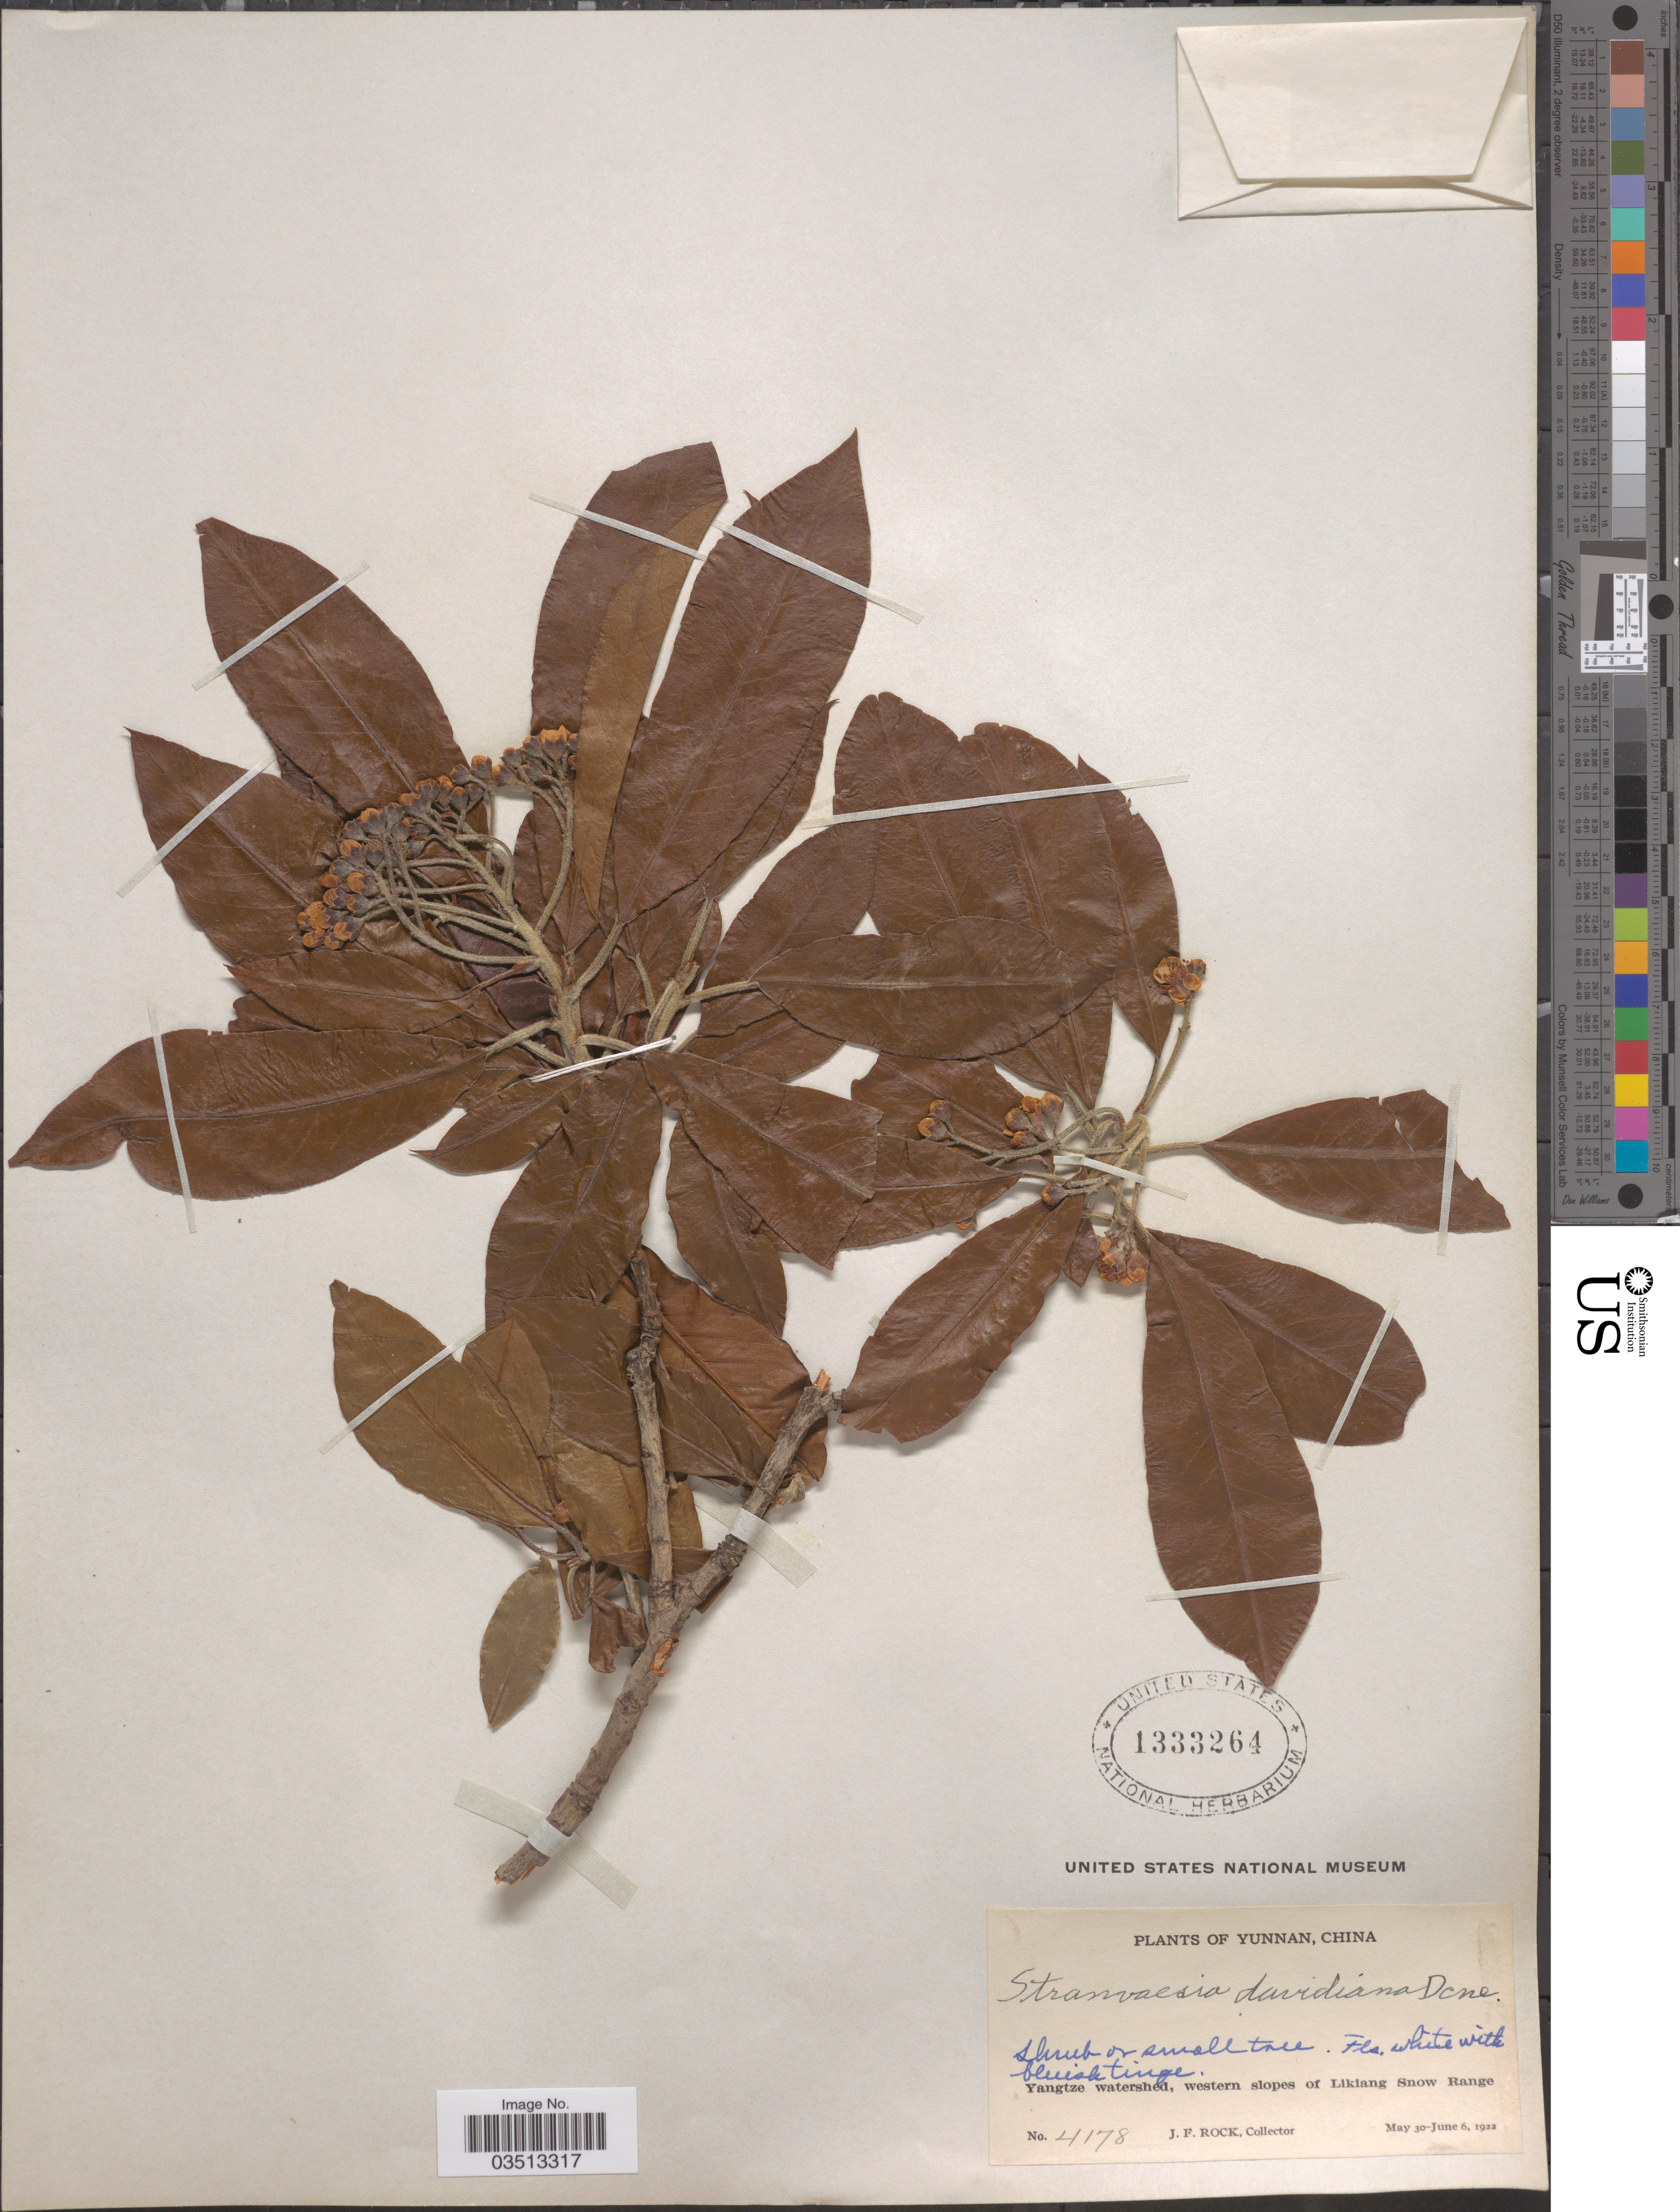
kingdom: Plantae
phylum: Tracheophyta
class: Magnoliopsida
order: Rosales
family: Rosaceae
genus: Stranvaesia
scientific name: Stranvaesia davidiana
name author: Decne.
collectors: J. Rock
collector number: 4178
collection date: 1922-05-30/1922-06-06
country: China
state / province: Yunnan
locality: Yangtze watershed, western slopes of Likiang Snow Range.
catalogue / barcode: US 1333264